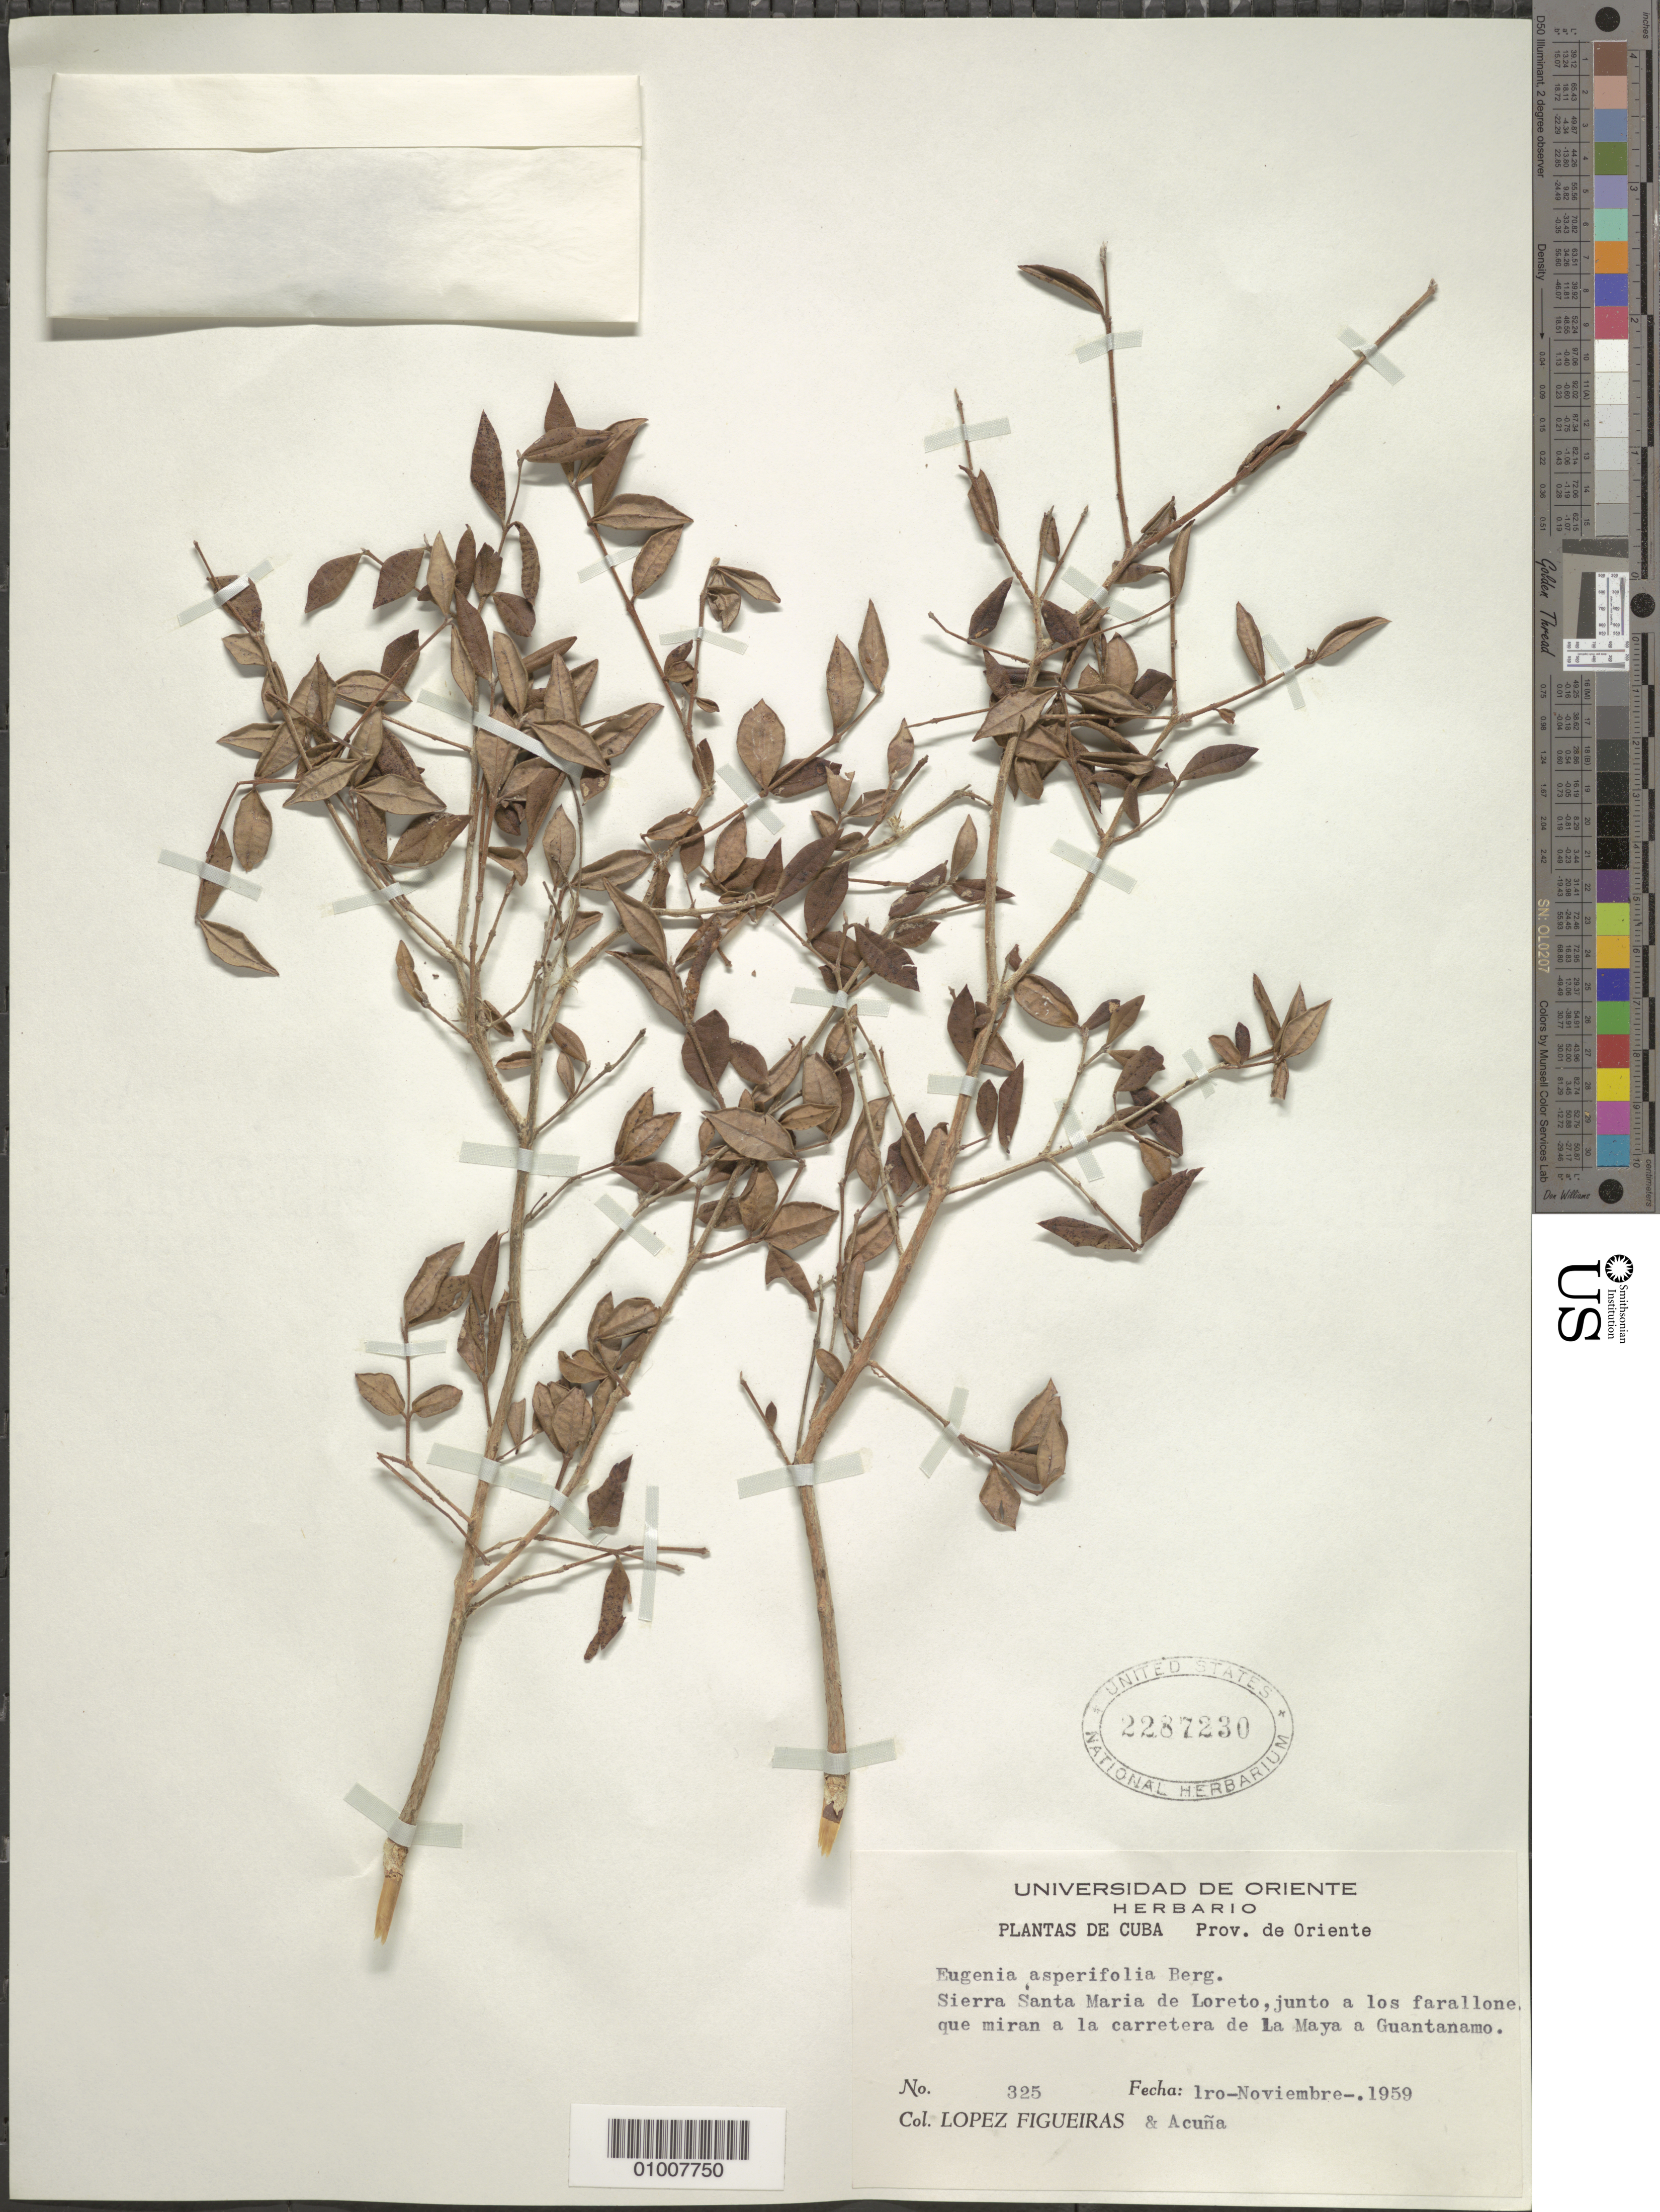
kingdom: Plantae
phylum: Tracheophyta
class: Magnoliopsida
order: Myrtales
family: Myrtaceae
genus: Eugenia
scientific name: Eugenia asperifolia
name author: O. Berg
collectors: M. López Figueiras & J. Acuña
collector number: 325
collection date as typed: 01 Nov 1959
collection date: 1959-11-01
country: Cuba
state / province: Guantanamo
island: Cuba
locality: Sierra Santa Maria de Loreto, junto a los farallone que miran a la carretera de La Maya a Guantánamo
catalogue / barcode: US 2287230